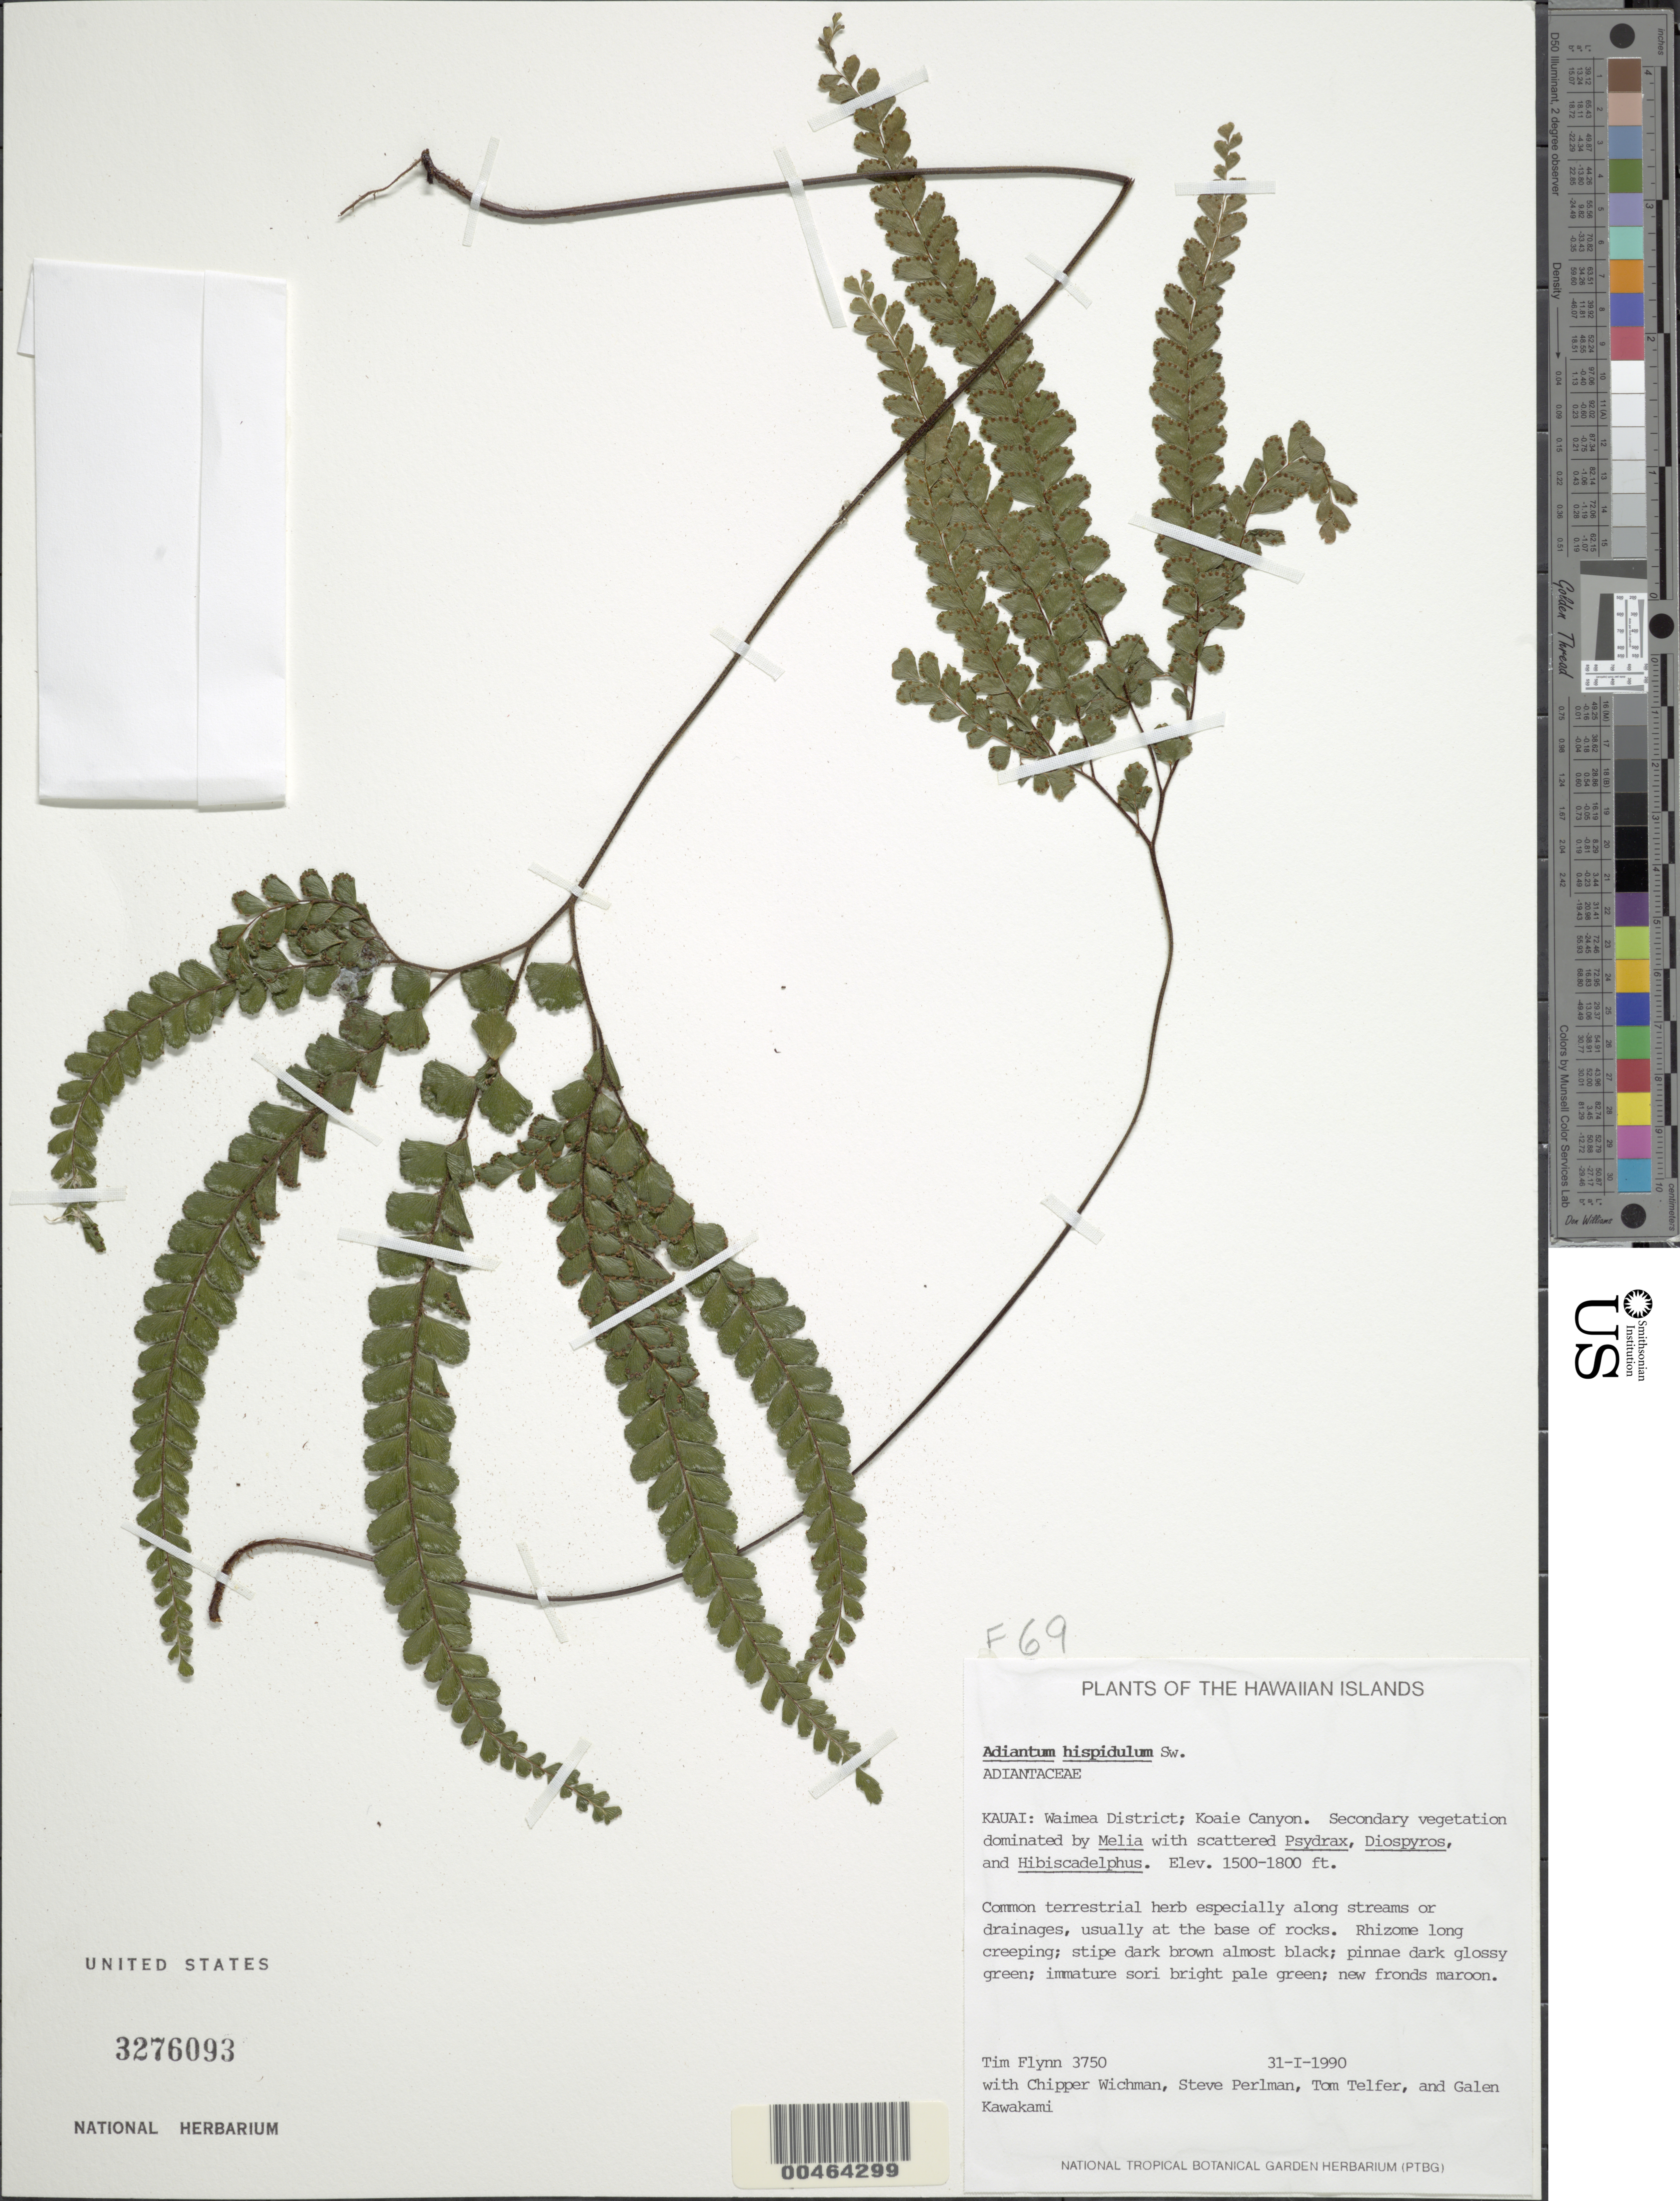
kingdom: Plantae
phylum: Tracheophyta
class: Polypodiopsida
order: Polypodiales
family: Pteridaceae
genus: Adiantum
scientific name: Adiantum hispidulum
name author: Sw.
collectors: T. W. Flynn, C. Wichman, S. P. Perlman, T. Telfer & G. Kawakami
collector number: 3750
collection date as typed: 31 Jan 1990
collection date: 1990-01-31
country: United States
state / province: Hawaii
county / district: Kauai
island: Kaua'i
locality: Waimea District; Koaie Canyon.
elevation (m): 457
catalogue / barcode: US 3276093